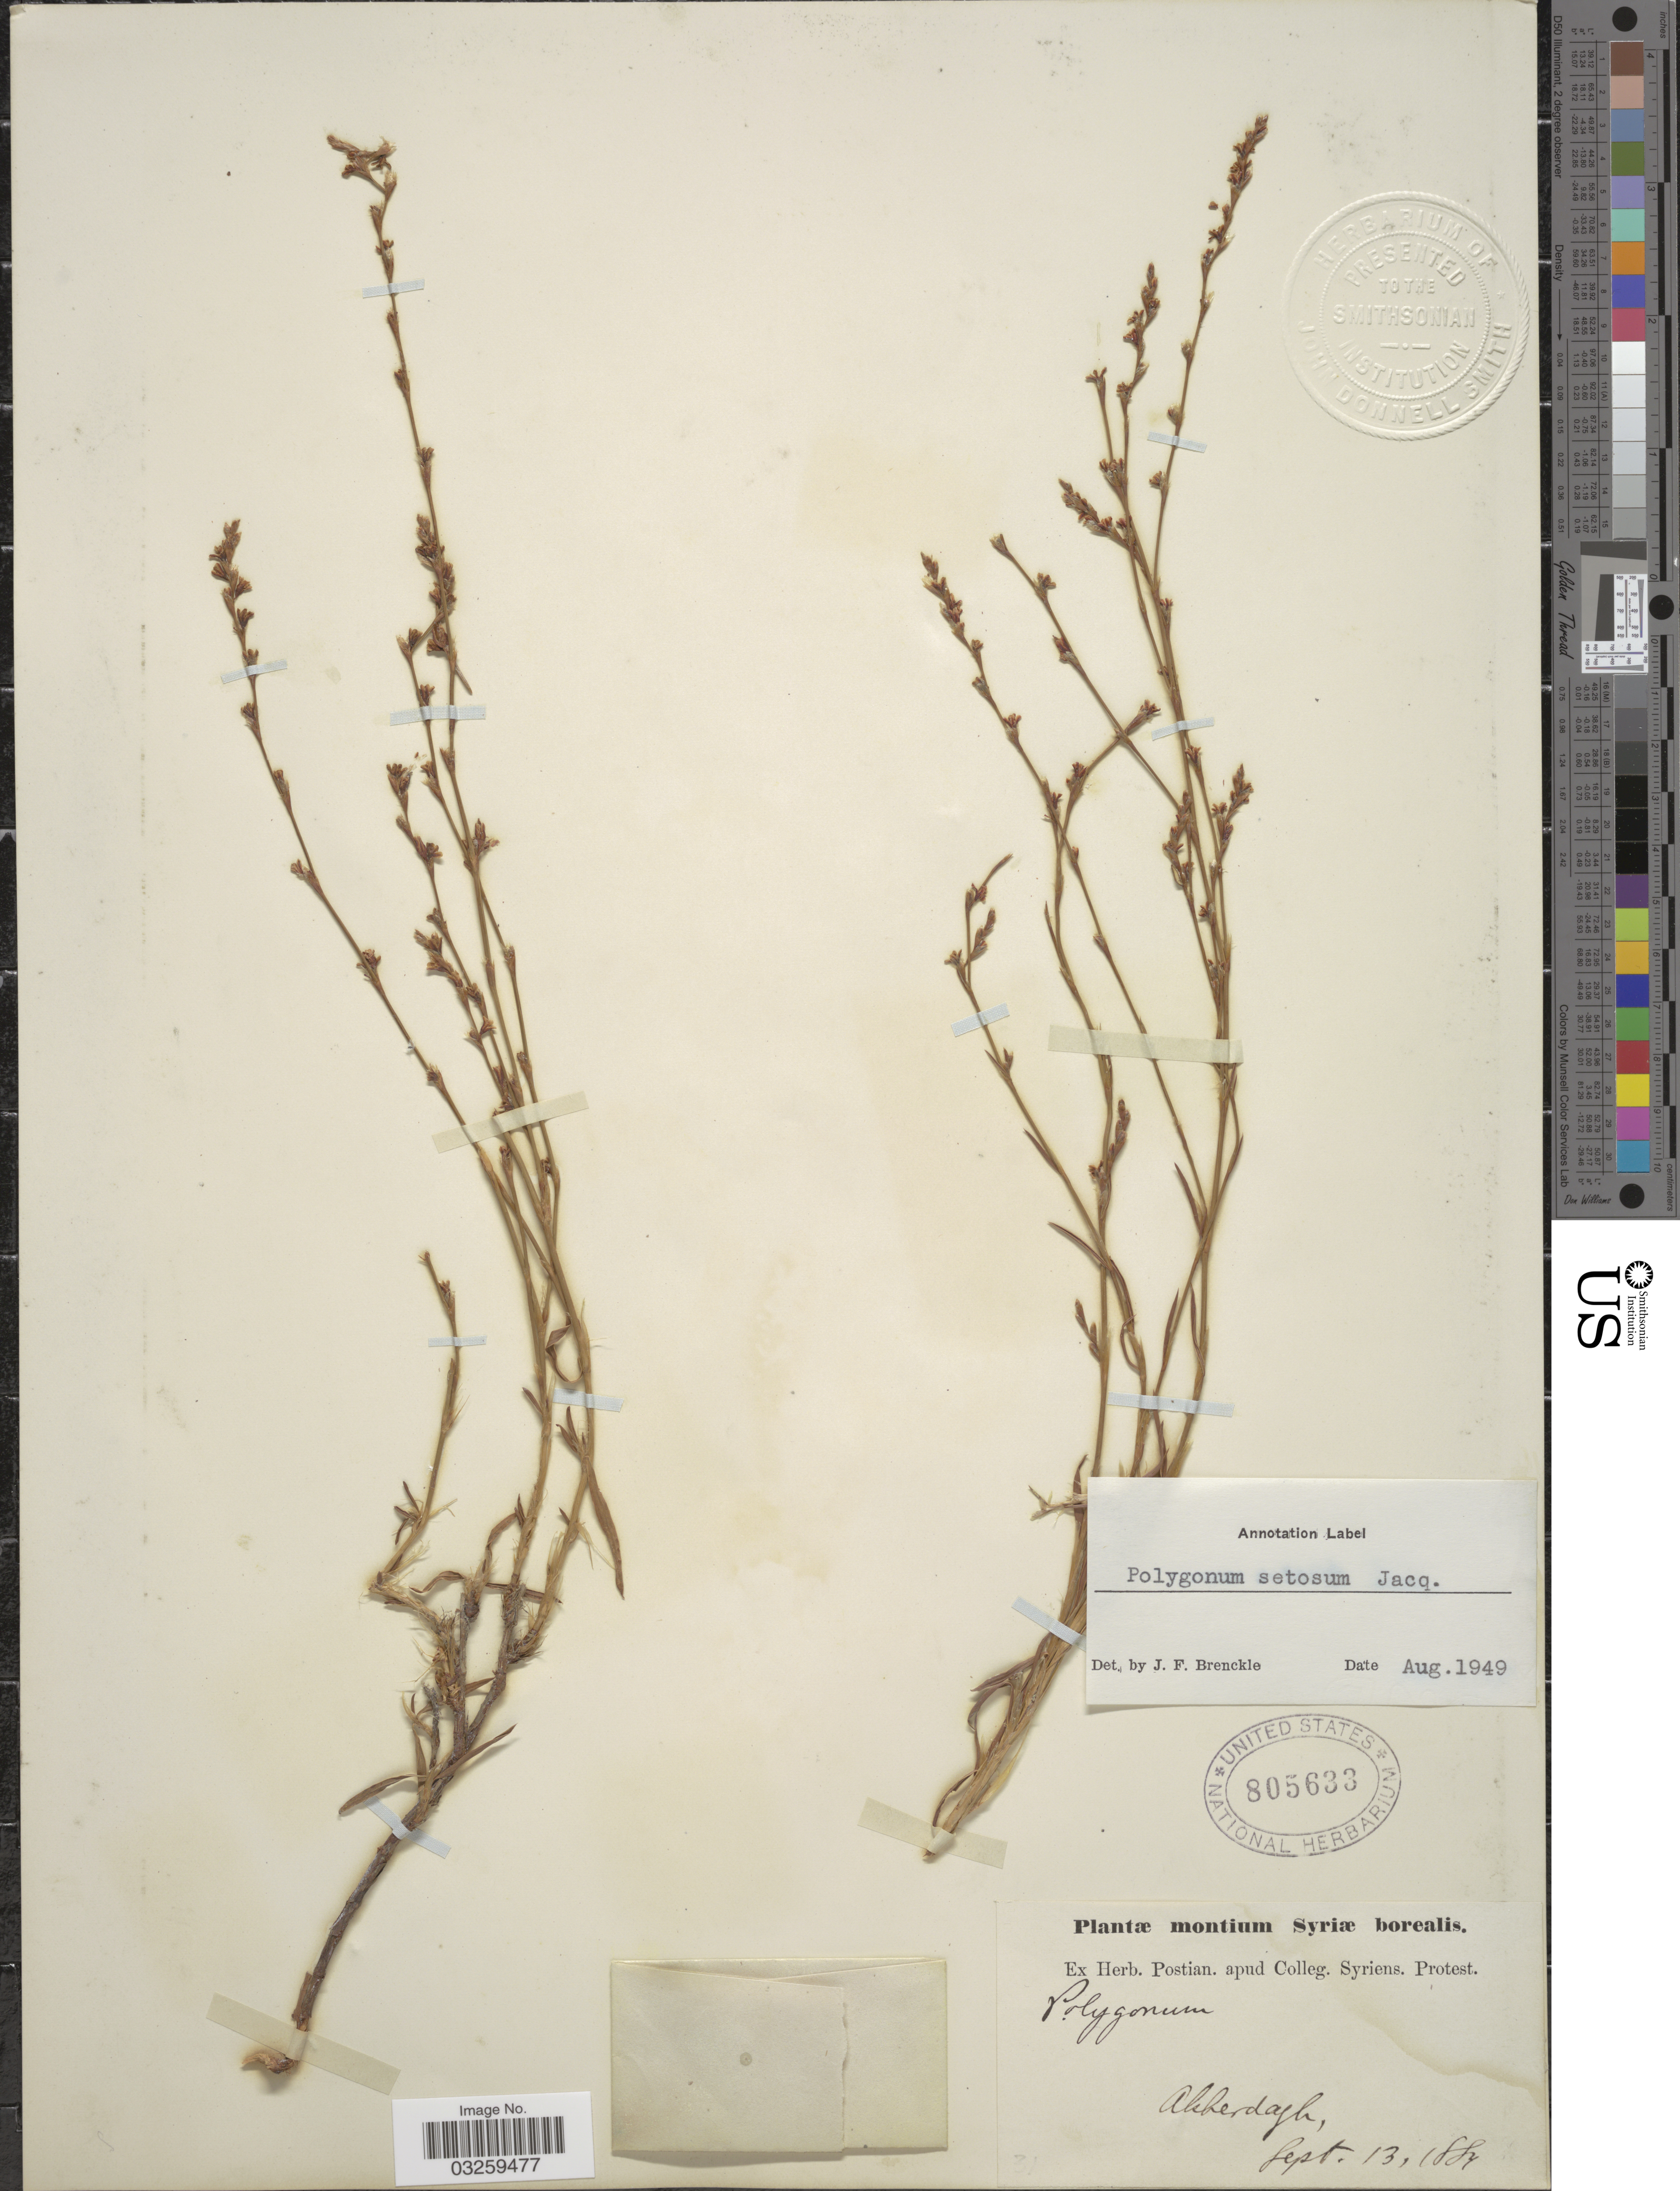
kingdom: Plantae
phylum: Tracheophyta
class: Magnoliopsida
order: Caryophyllales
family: Polygonaceae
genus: Polygonum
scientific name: Polygonum setosum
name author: Jacq.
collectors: ex herb. Postian. apud Colleg. Syriens. Protest. USE "Fannie P. A. Shepard" (10308853) AS PRIMARY COLLECTOR INSTEAD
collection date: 1884-09-13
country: Syria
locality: Montium Syriæ borealis, Akherdagh.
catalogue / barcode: US 805633